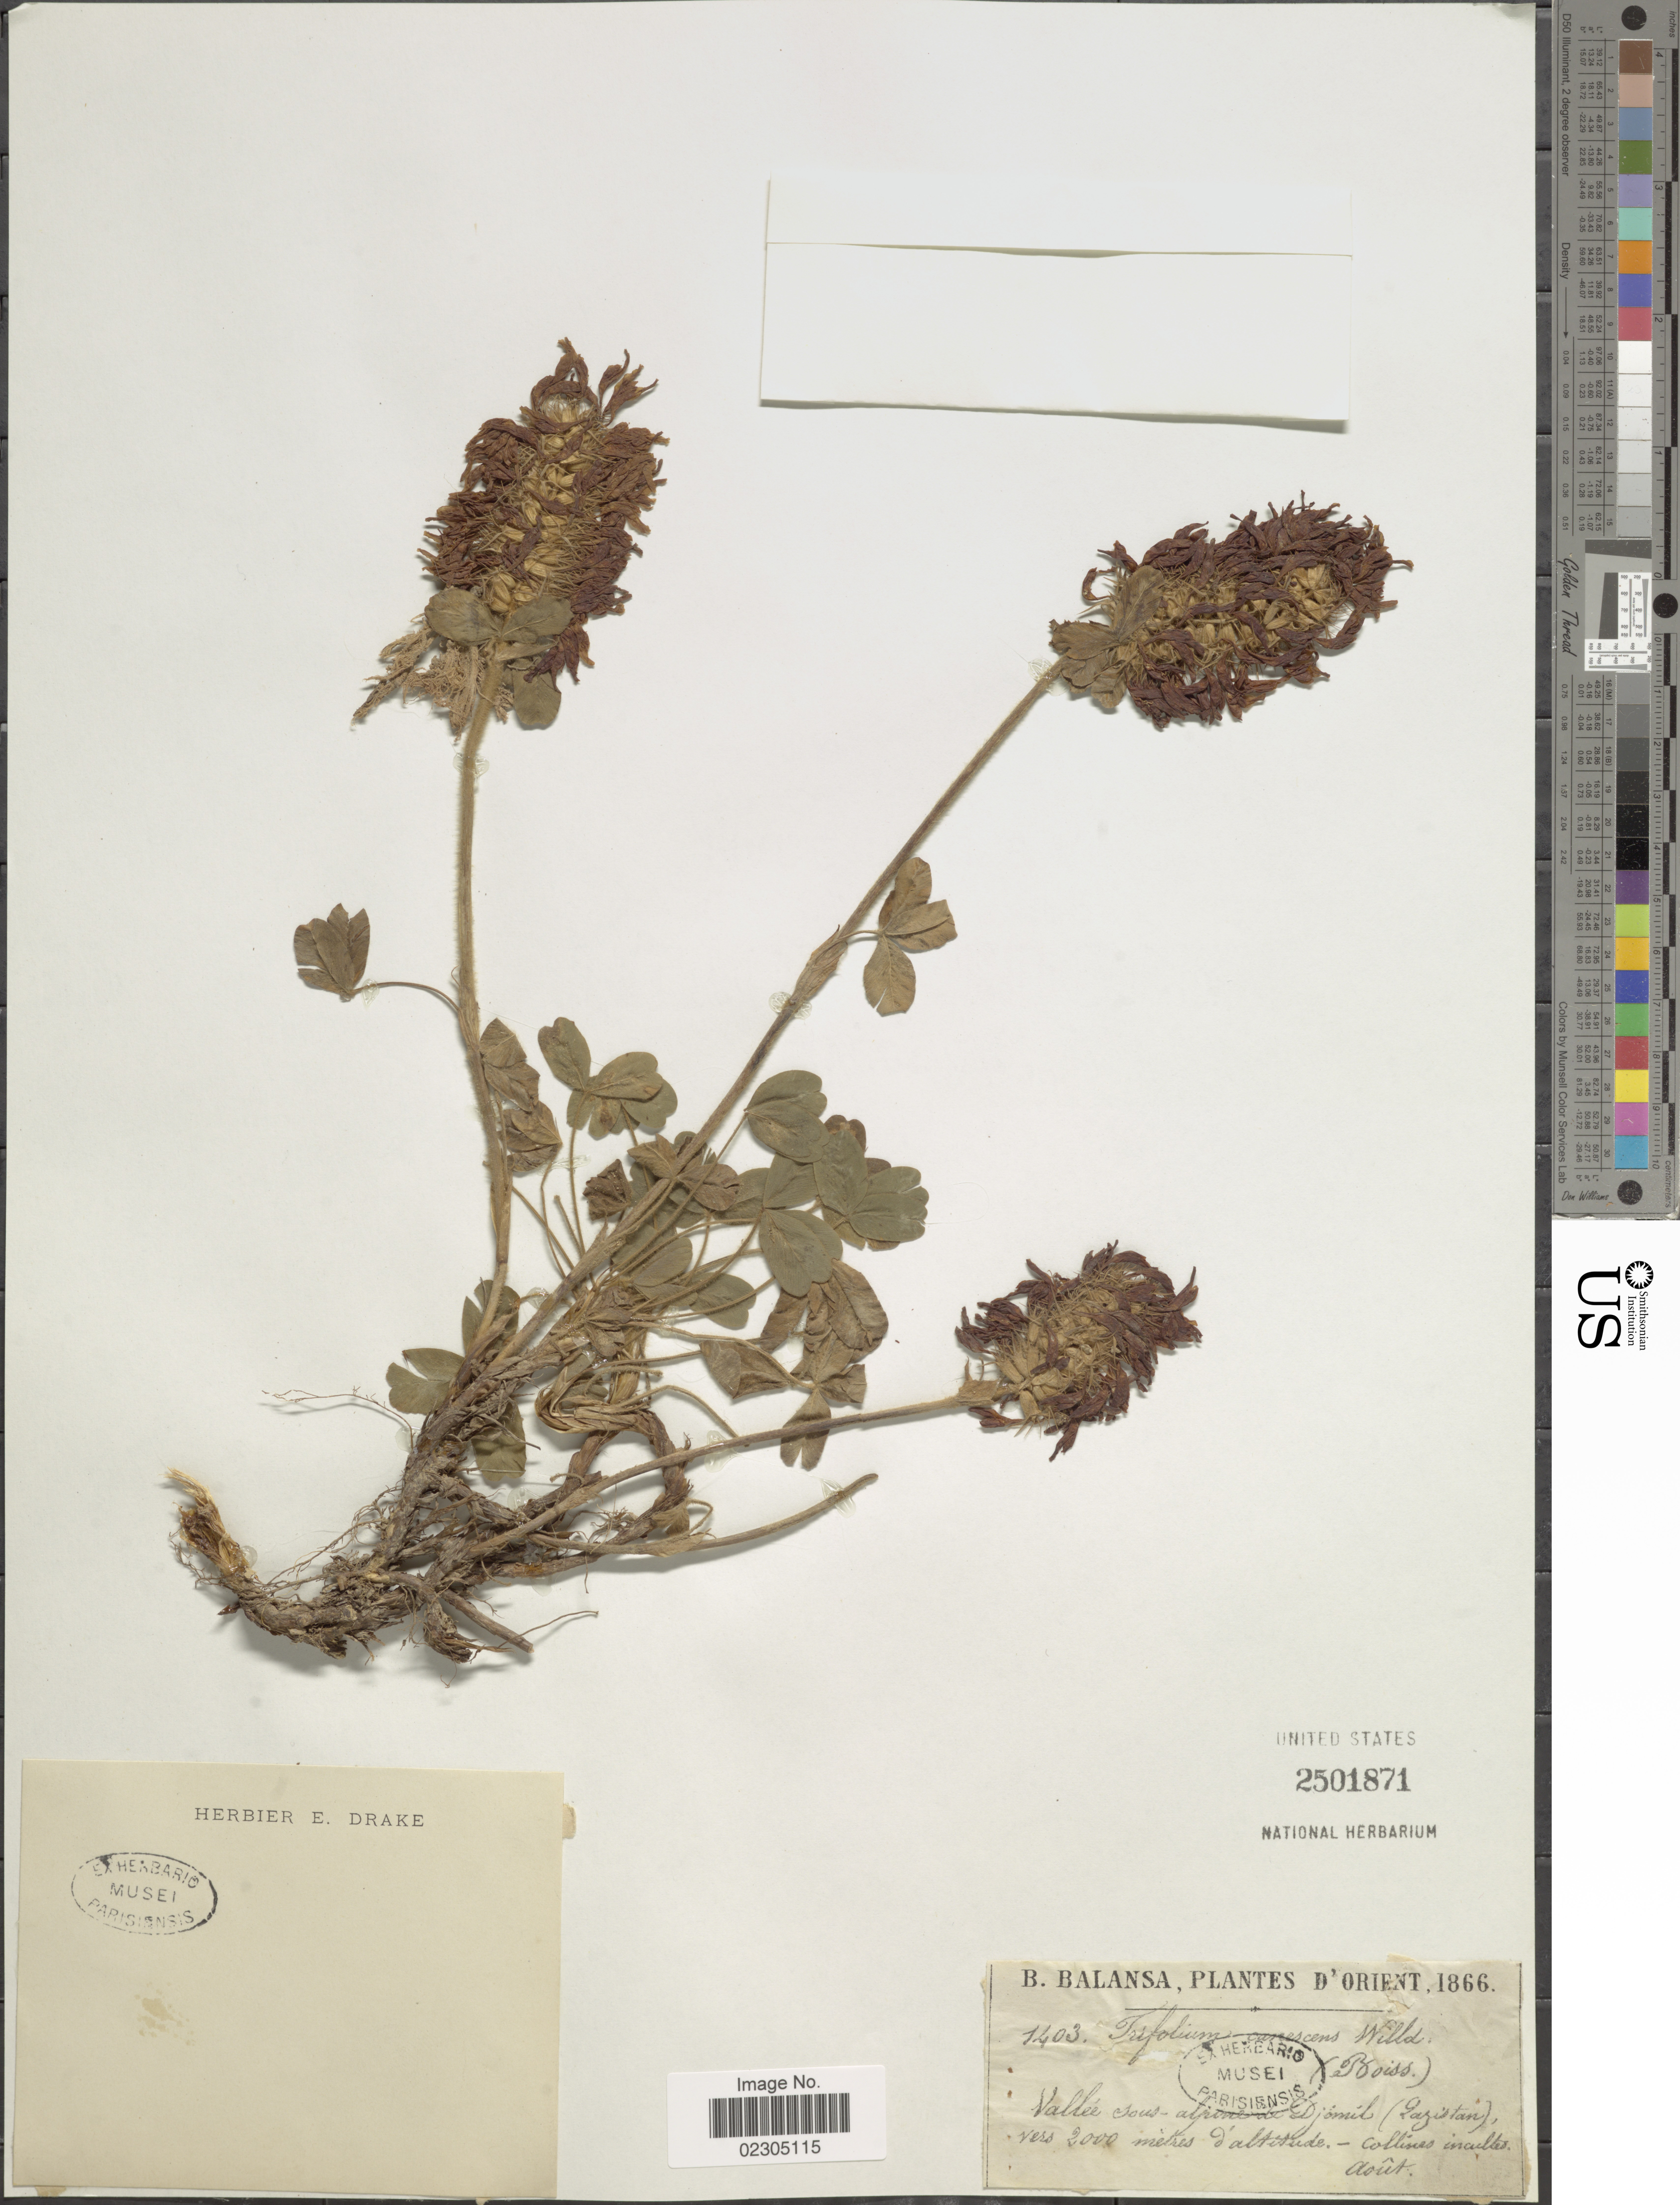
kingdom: Plantae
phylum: Tracheophyta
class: Magnoliopsida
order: Fabales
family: Fabaceae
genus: Trifolium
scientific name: Trifolium canescens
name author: Willd.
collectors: B. Balansa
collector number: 1403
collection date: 1866-08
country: Turkey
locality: D'Orient. Valle sous - alpine de Djomil ( Lazistan),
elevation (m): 2000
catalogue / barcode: US 2501871